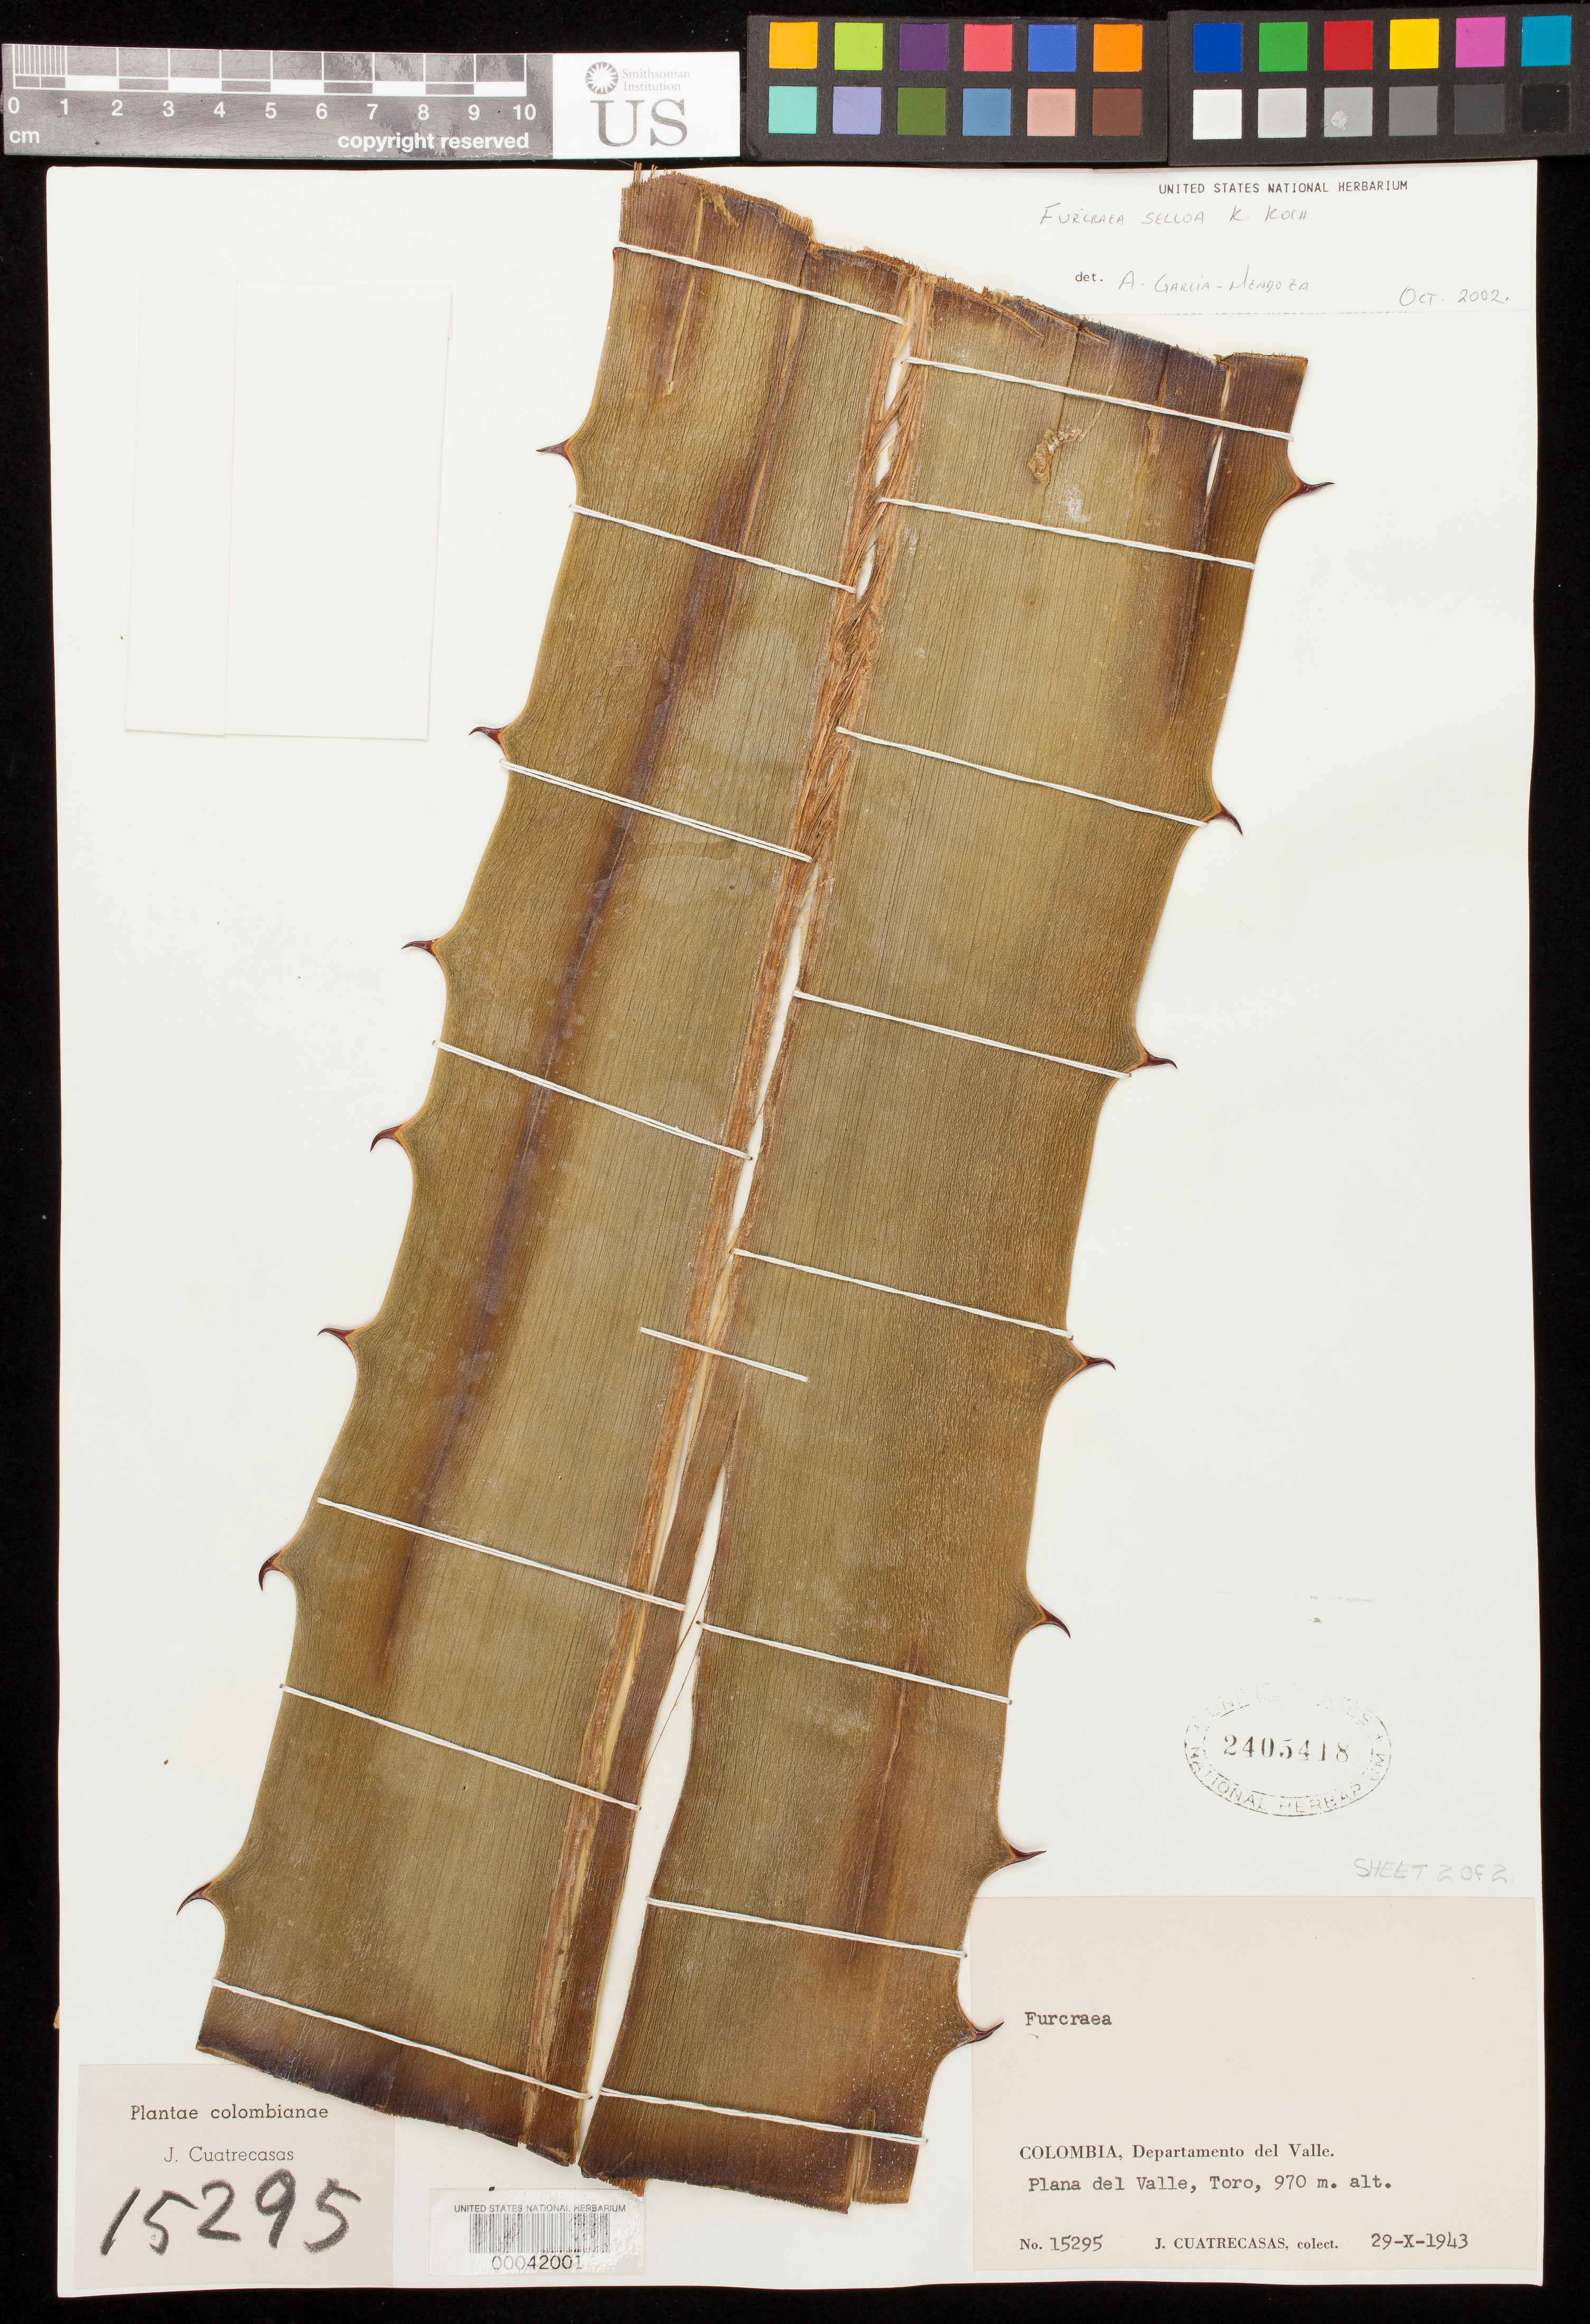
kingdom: Plantae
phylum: Tracheophyta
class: Liliopsida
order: Asparagales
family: Asparagaceae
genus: Furcraea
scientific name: Furcraea selloa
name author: K. Koch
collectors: J. Cuatrecasas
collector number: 15295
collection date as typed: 29 Oct 1943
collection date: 1943-10-29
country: Colombia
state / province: Valle del Cauca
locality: Planar del Valle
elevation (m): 970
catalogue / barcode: US 2405418